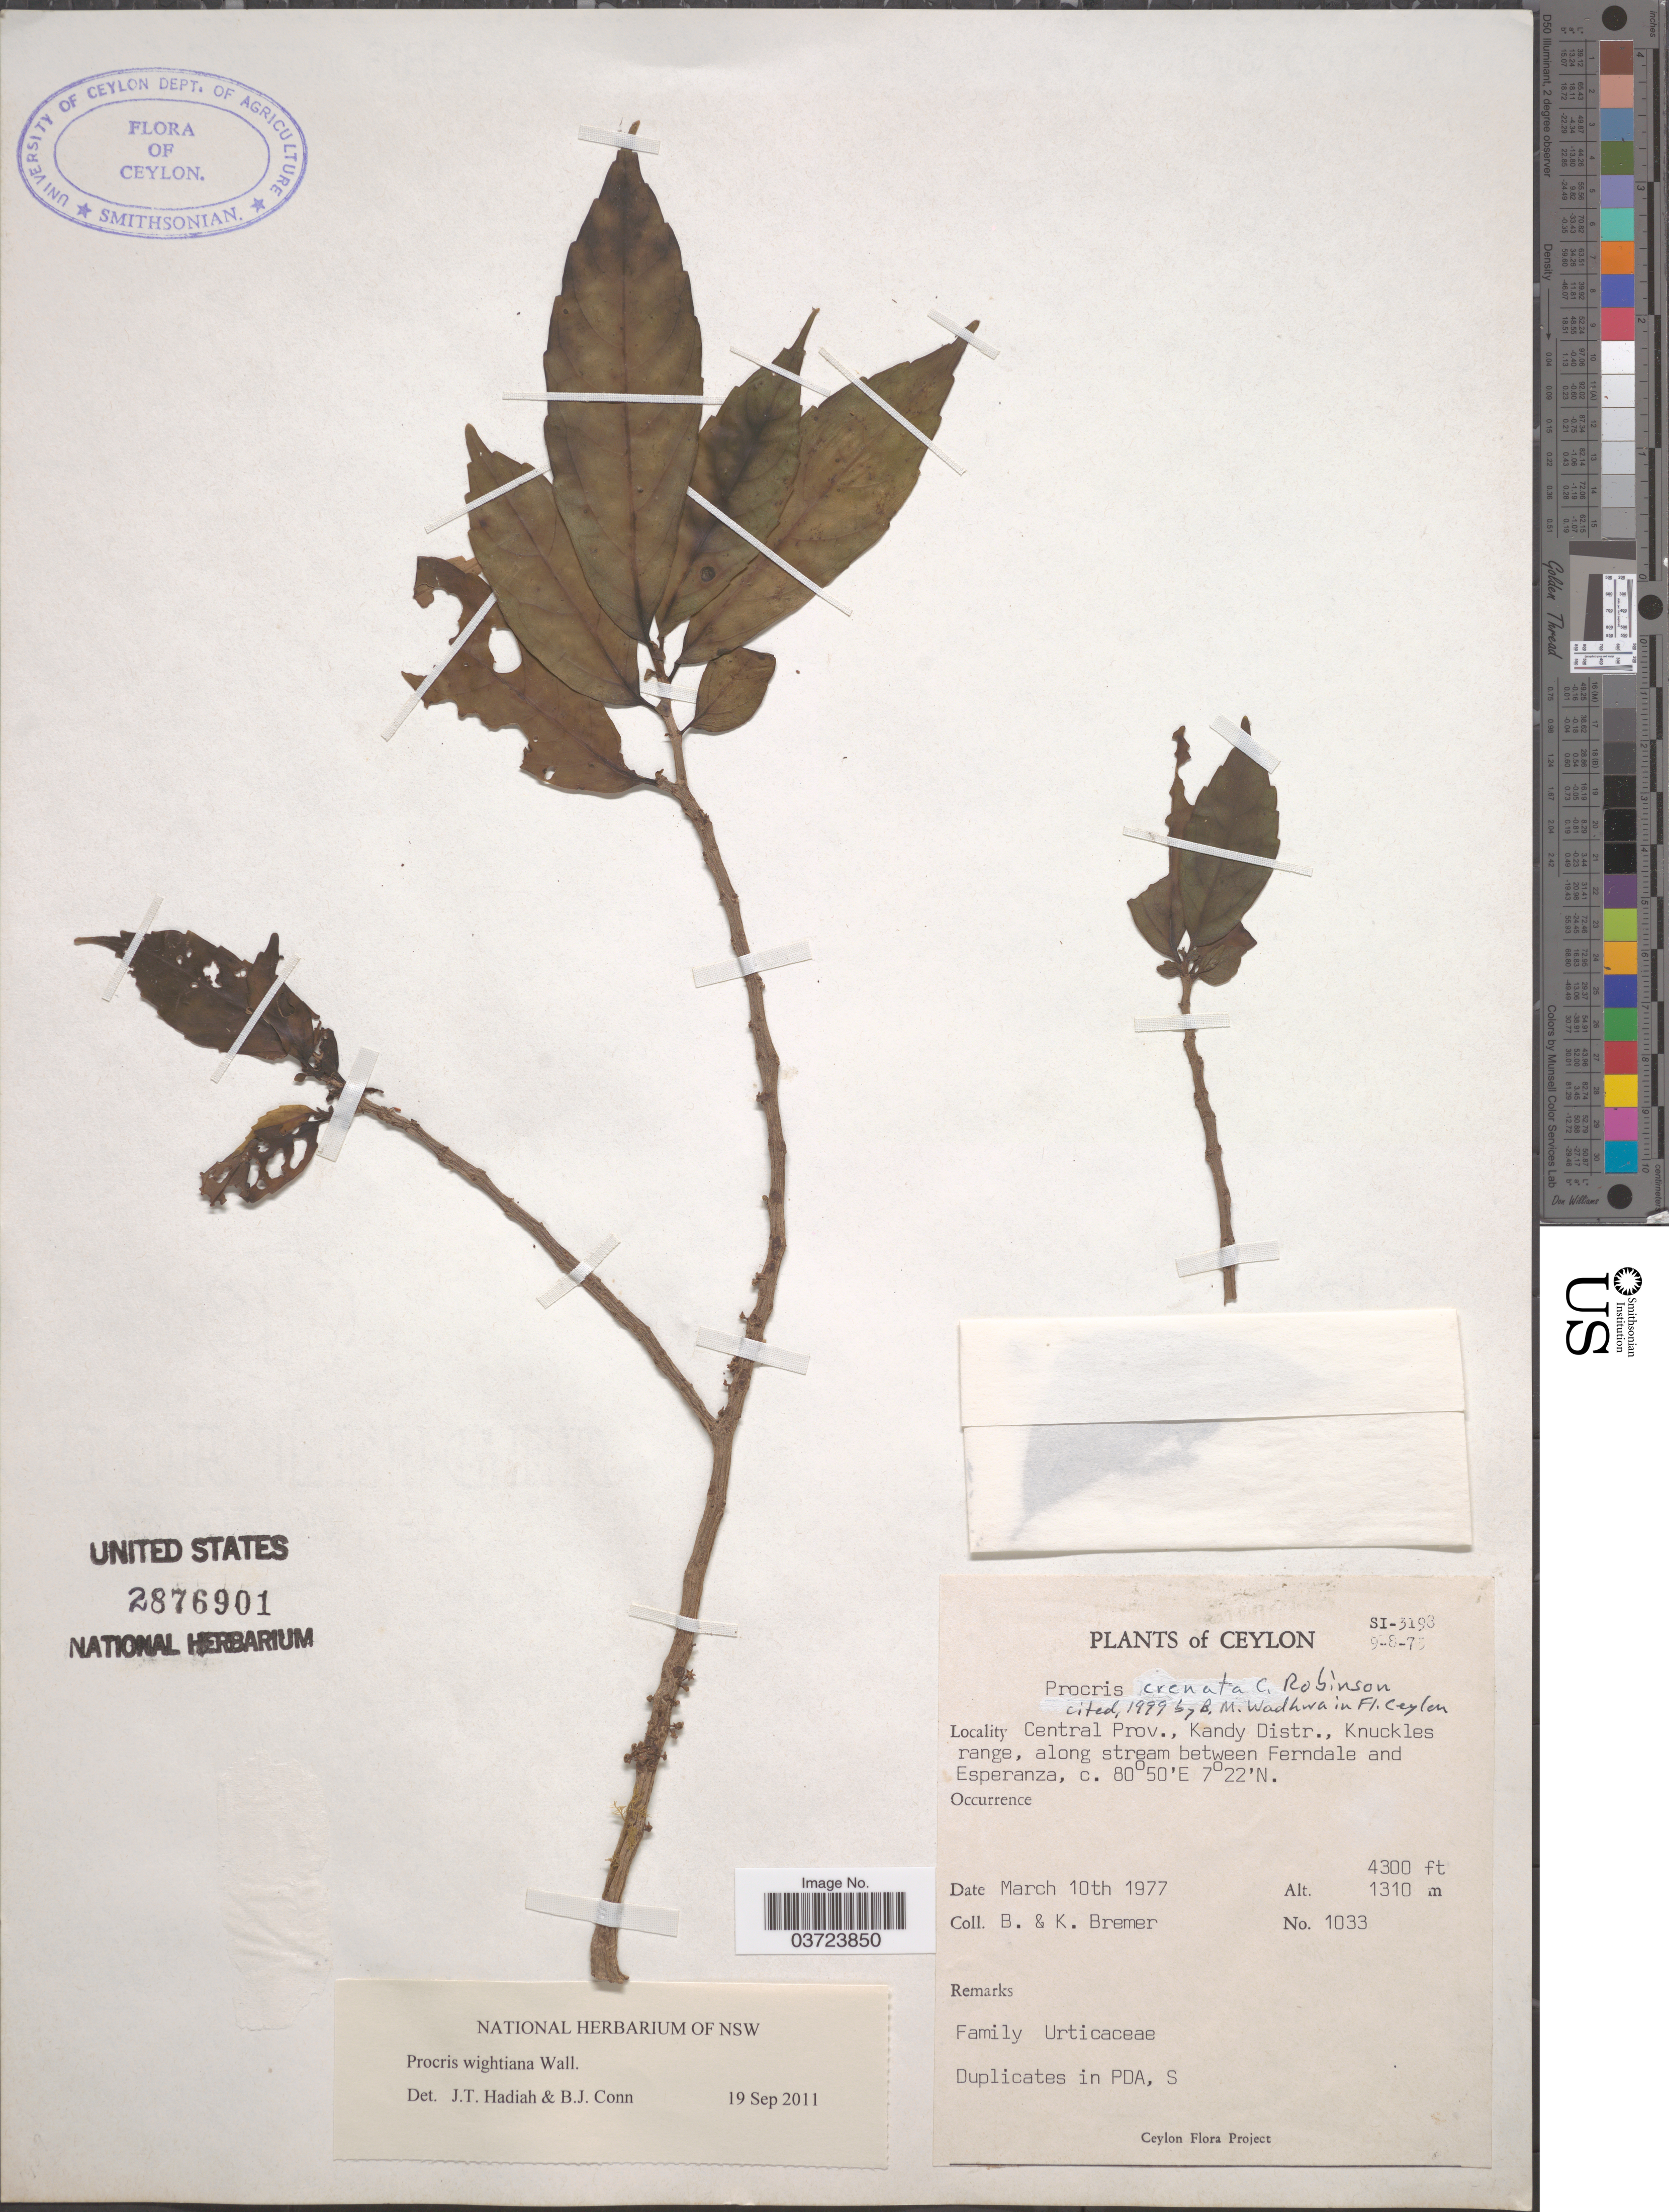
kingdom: Plantae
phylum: Tracheophyta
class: Magnoliopsida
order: Rosales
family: Urticaceae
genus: Procris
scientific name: Procris wightiana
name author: Wall. ex Wedd.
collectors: B. Bremer & K. Bremer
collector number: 1033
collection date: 1977-03-10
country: Sri Lanka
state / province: Central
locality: Ceylon. Kandy Distr., Knuckles range, along stream between Ferndale and Esperanza.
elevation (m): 1311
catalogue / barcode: US 2876901